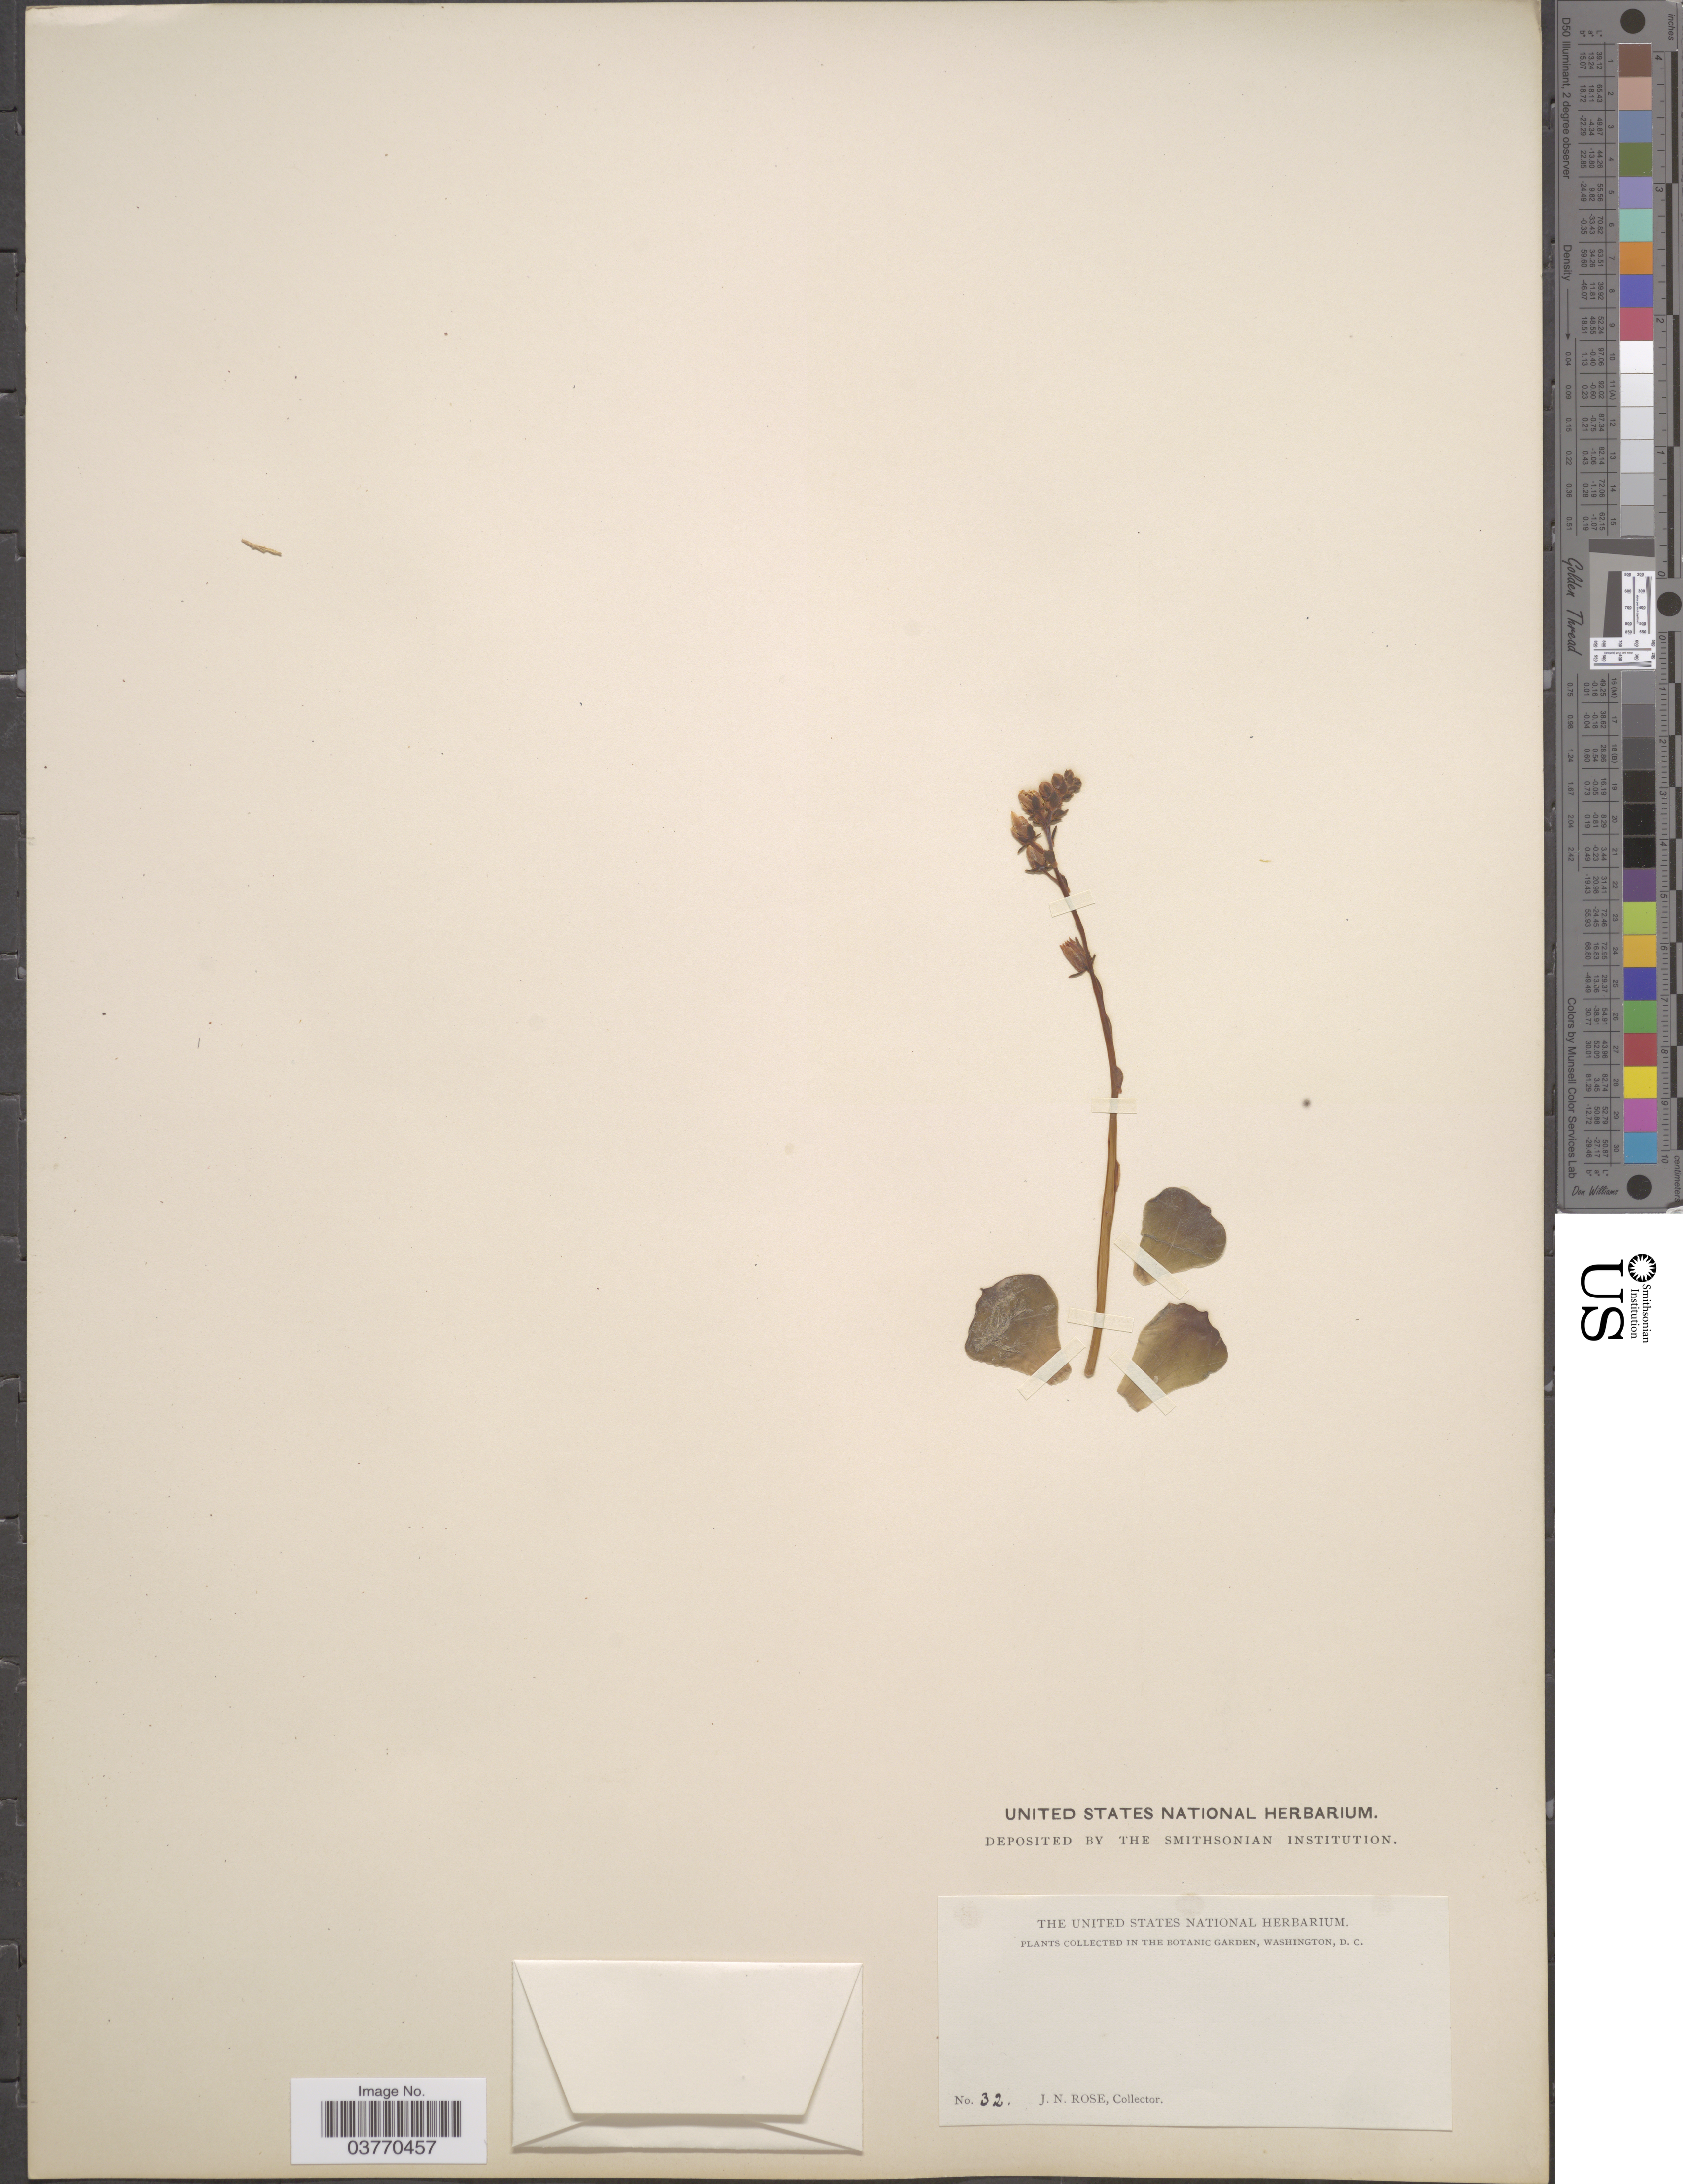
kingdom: Plantae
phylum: Tracheophyta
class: Magnoliopsida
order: Saxifragales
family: Crassulaceae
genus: Echeveria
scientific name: Echeveria pumila var. glauca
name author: (Baker) E. Walther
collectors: J. N. Rose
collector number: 32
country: United States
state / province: District of Columbia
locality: The Botanic Garden, Washington.